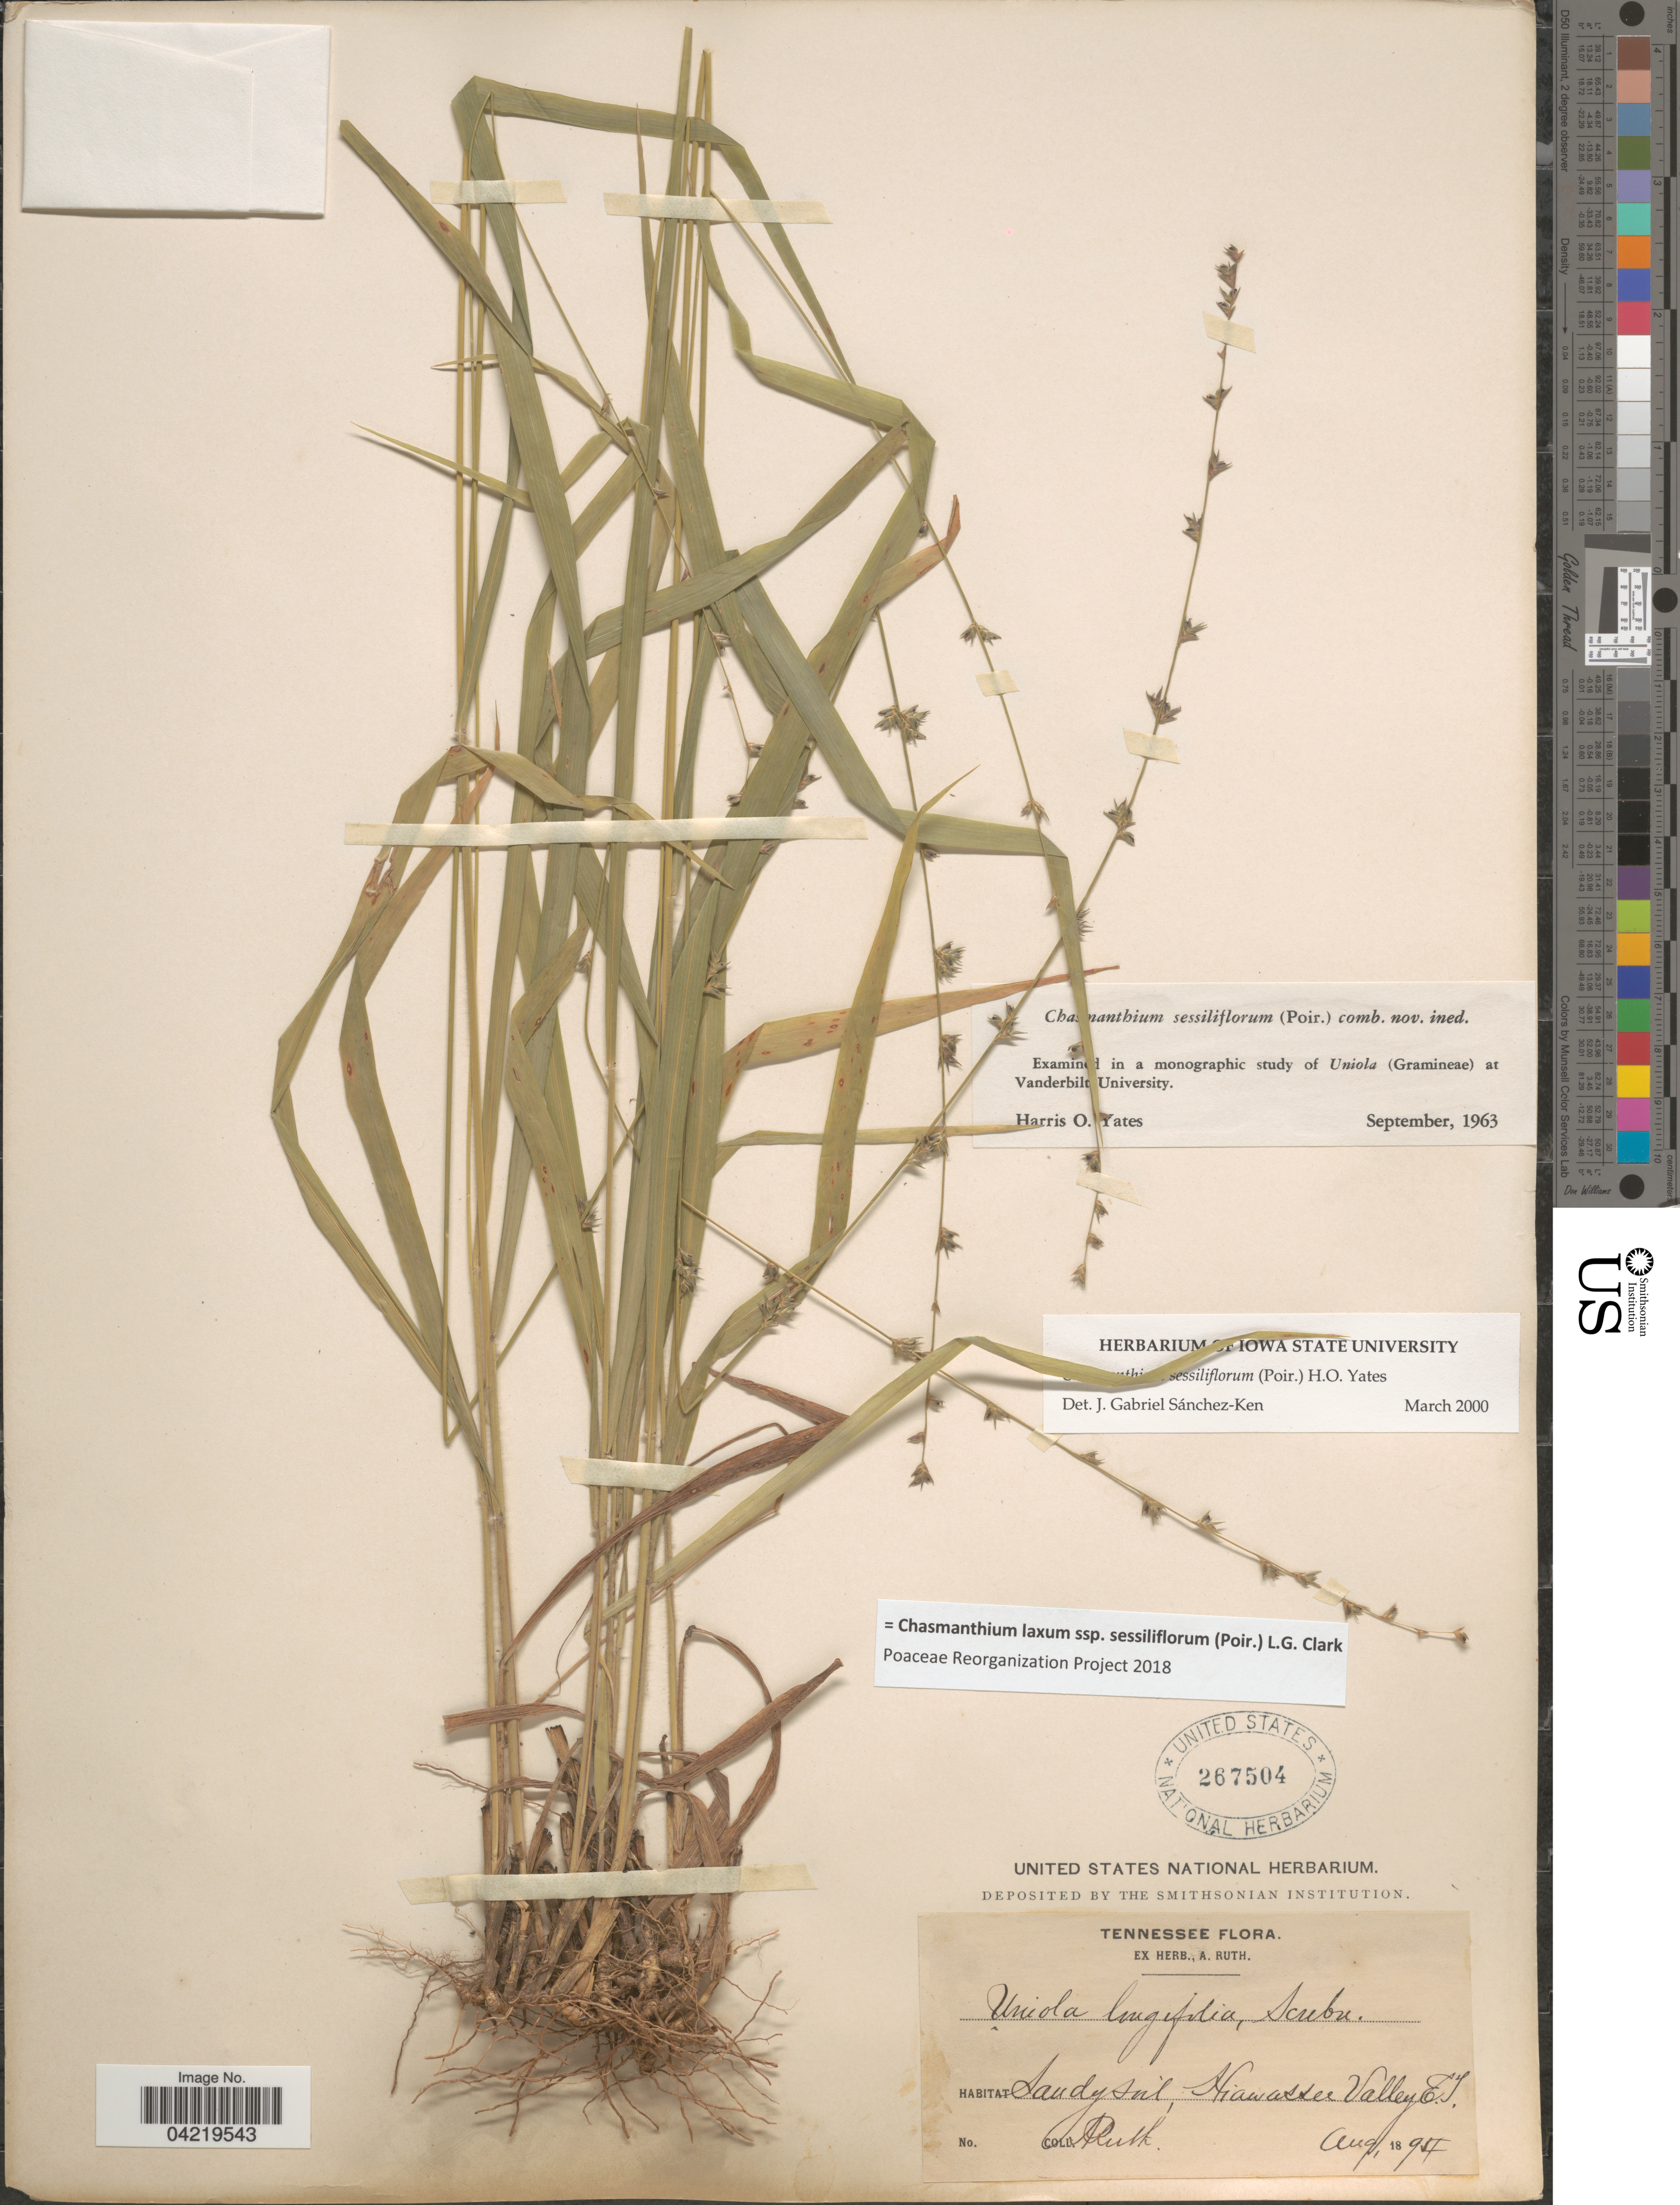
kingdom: Plantae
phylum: Tracheophyta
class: Liliopsida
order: Poales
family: Poaceae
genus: Chasmanthium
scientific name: Chasmanthium laxum subsp. sessiliflorum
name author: (L.) H.O. Yates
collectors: A. Ruth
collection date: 1895-08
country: United States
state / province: Tennessee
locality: Sandy soil, Hiawassee Valley E. T.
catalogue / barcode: US 267504